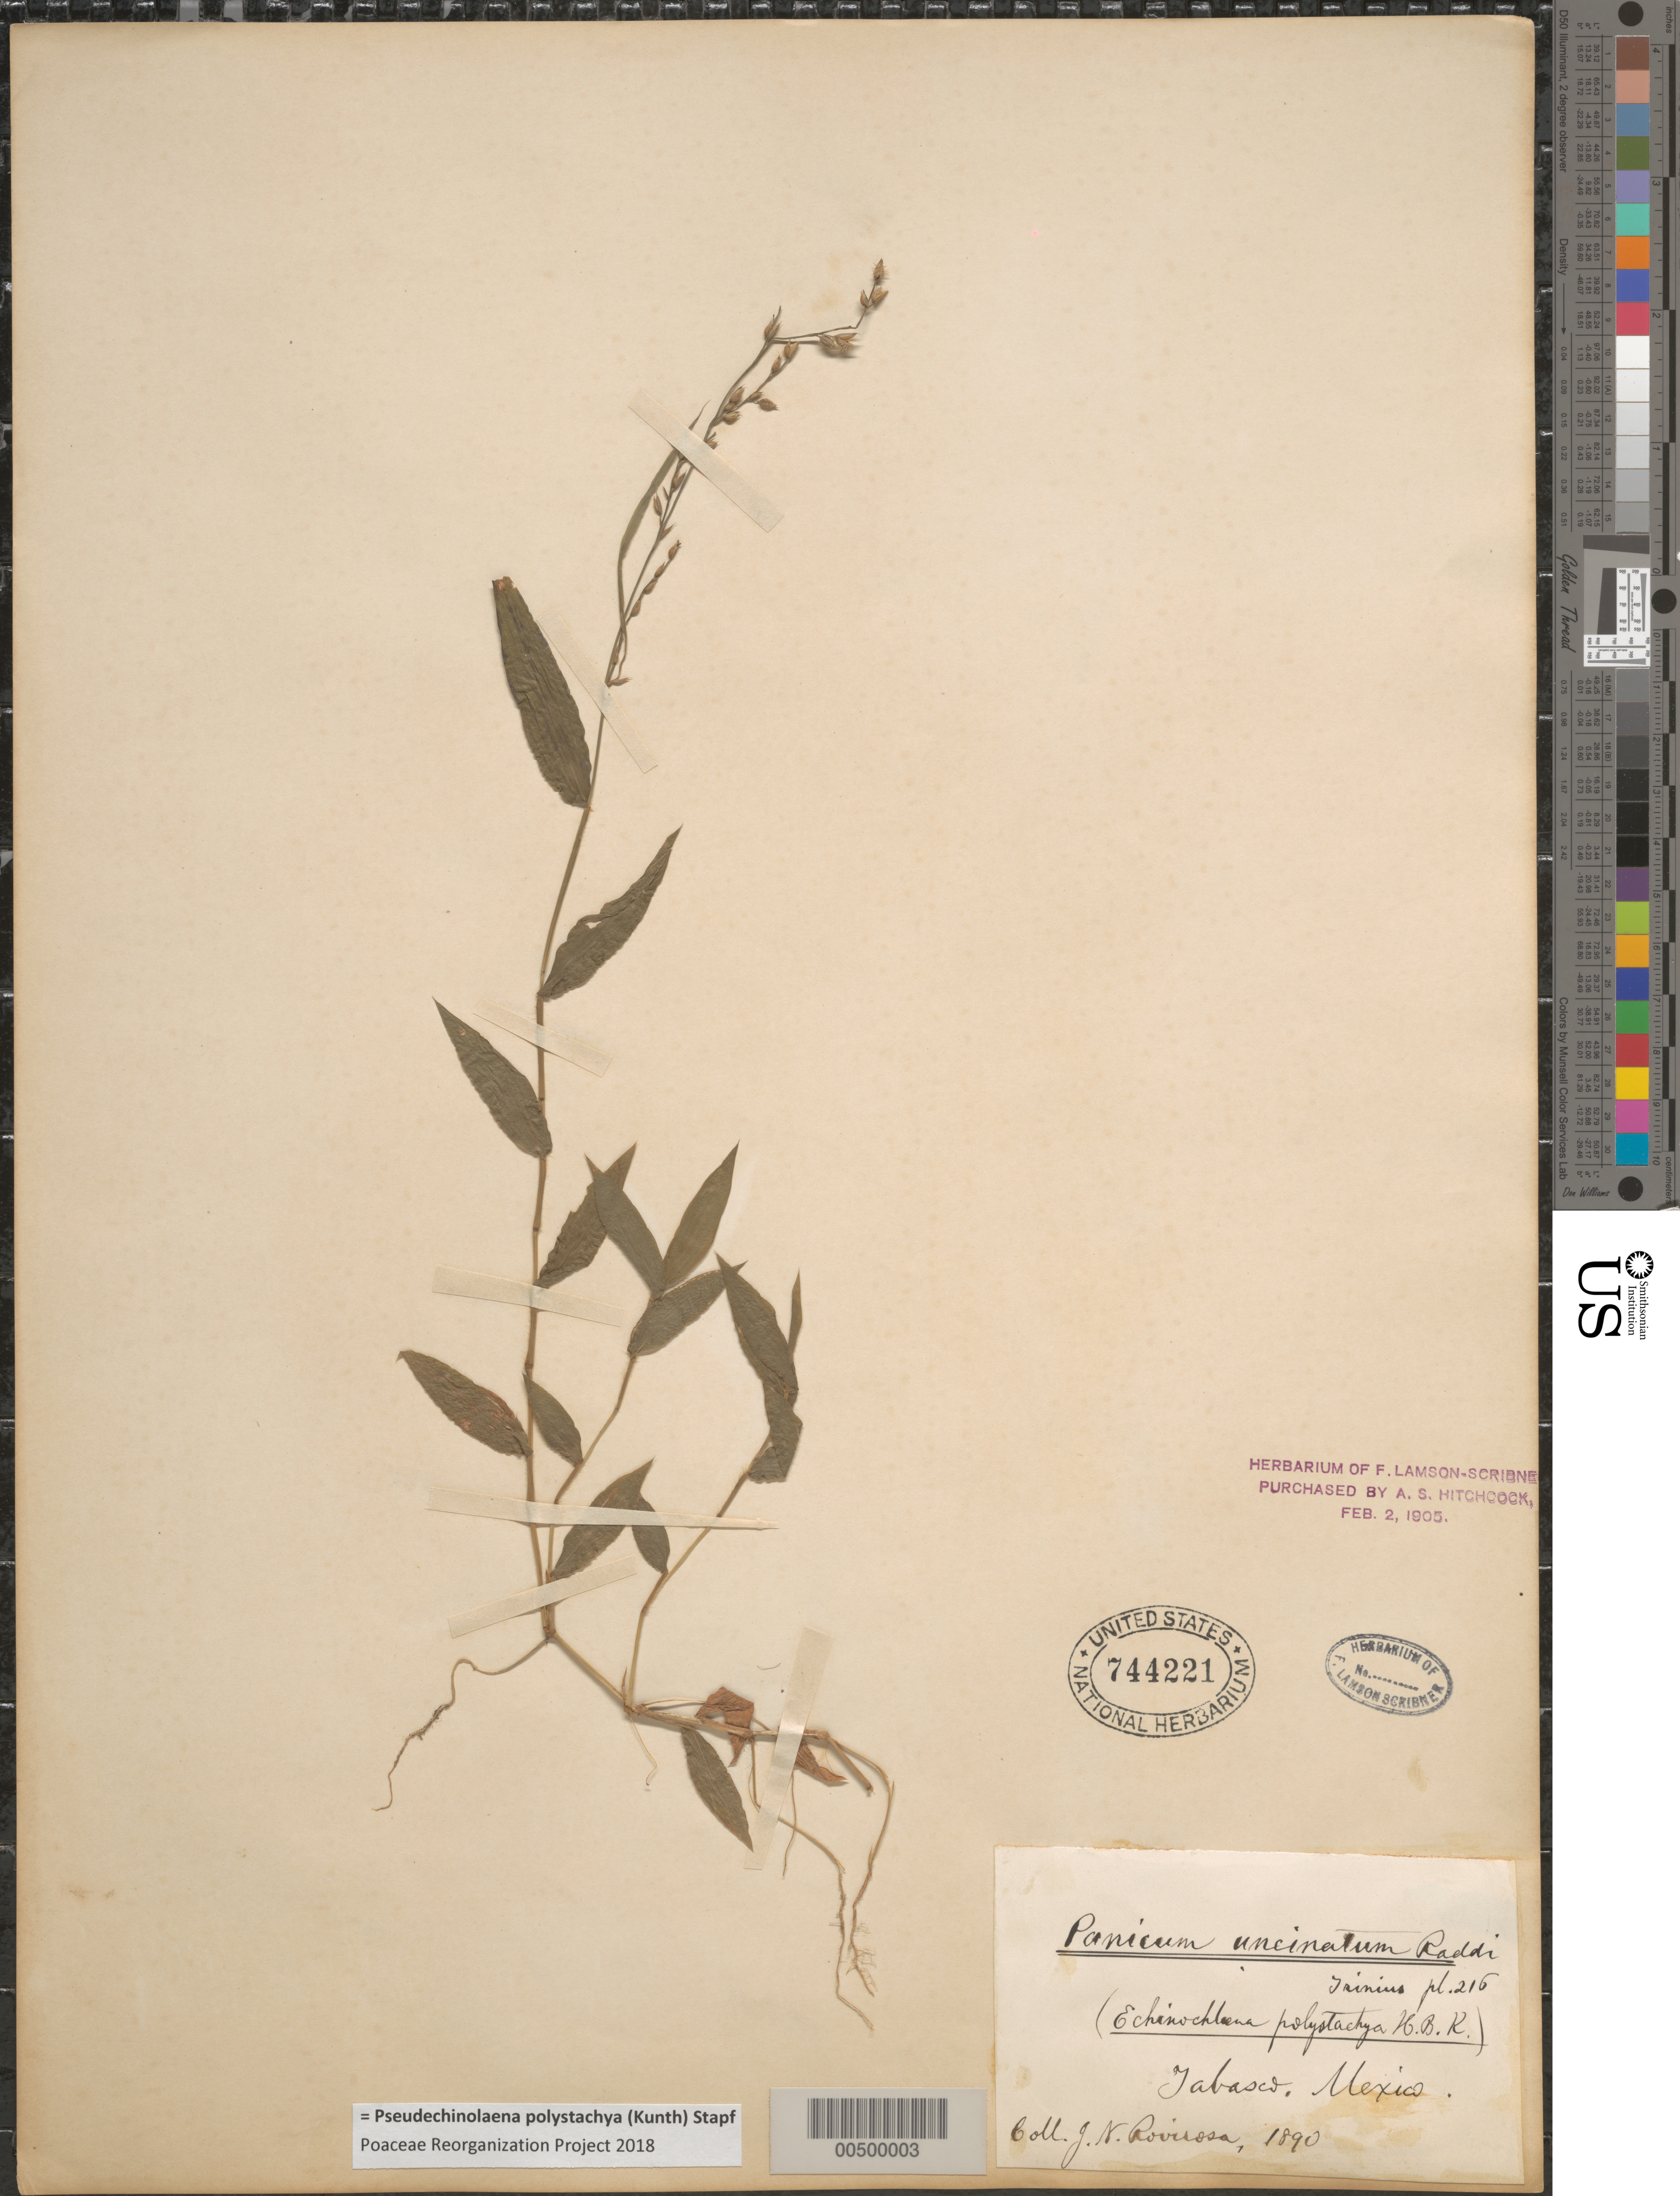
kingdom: Plantae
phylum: Tracheophyta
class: Liliopsida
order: Poales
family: Poaceae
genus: Pseudechinolaena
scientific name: Pseudechinolaena polystachya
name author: (Kunth) Stapf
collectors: J. N. Rovirosa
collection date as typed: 1890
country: Mexico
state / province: Tabasco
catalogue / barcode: US 744221